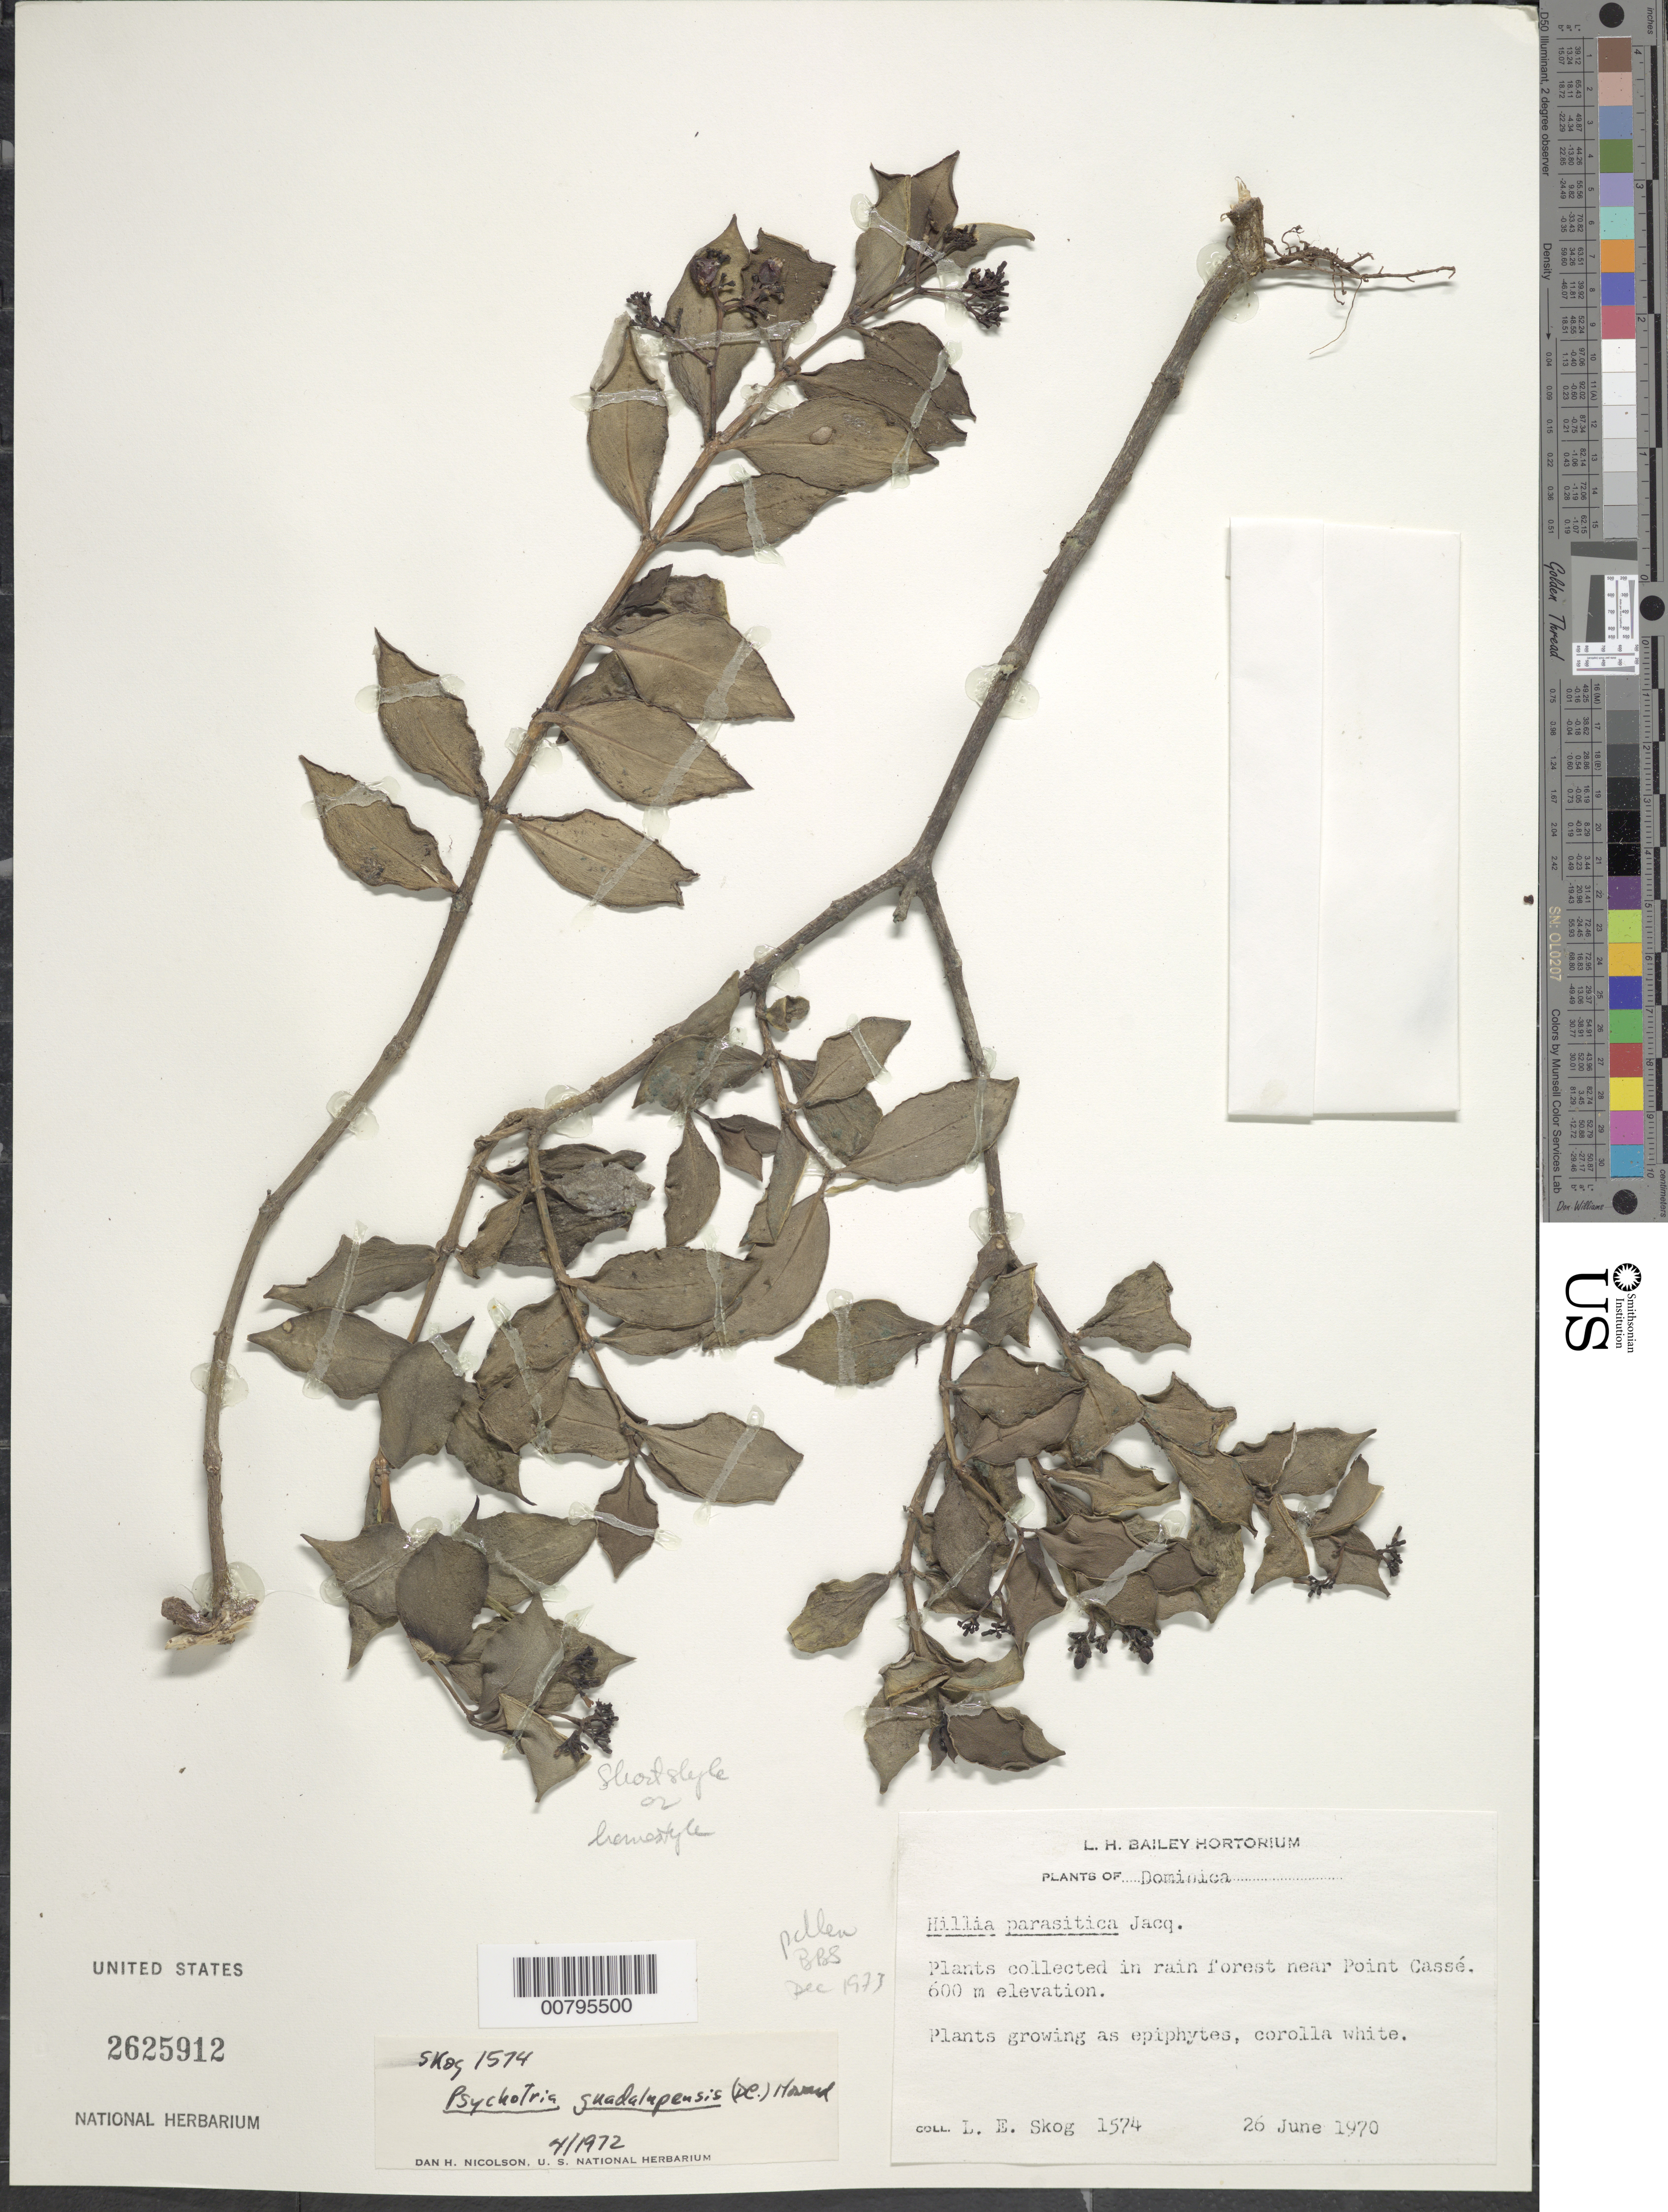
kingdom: Plantae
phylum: Tracheophyta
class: Magnoliopsida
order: Gentianales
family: Rubiaceae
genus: Notopleura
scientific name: Notopleura guadalupensis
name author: (DC.) C.M. Taylor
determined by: Nicolson, Dan H.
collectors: L. E. Skog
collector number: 1574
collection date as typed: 26 Jun 1970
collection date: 1970-06-26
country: Dominica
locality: Near Point Cassé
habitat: Rainforest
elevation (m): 600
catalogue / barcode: US 2625912